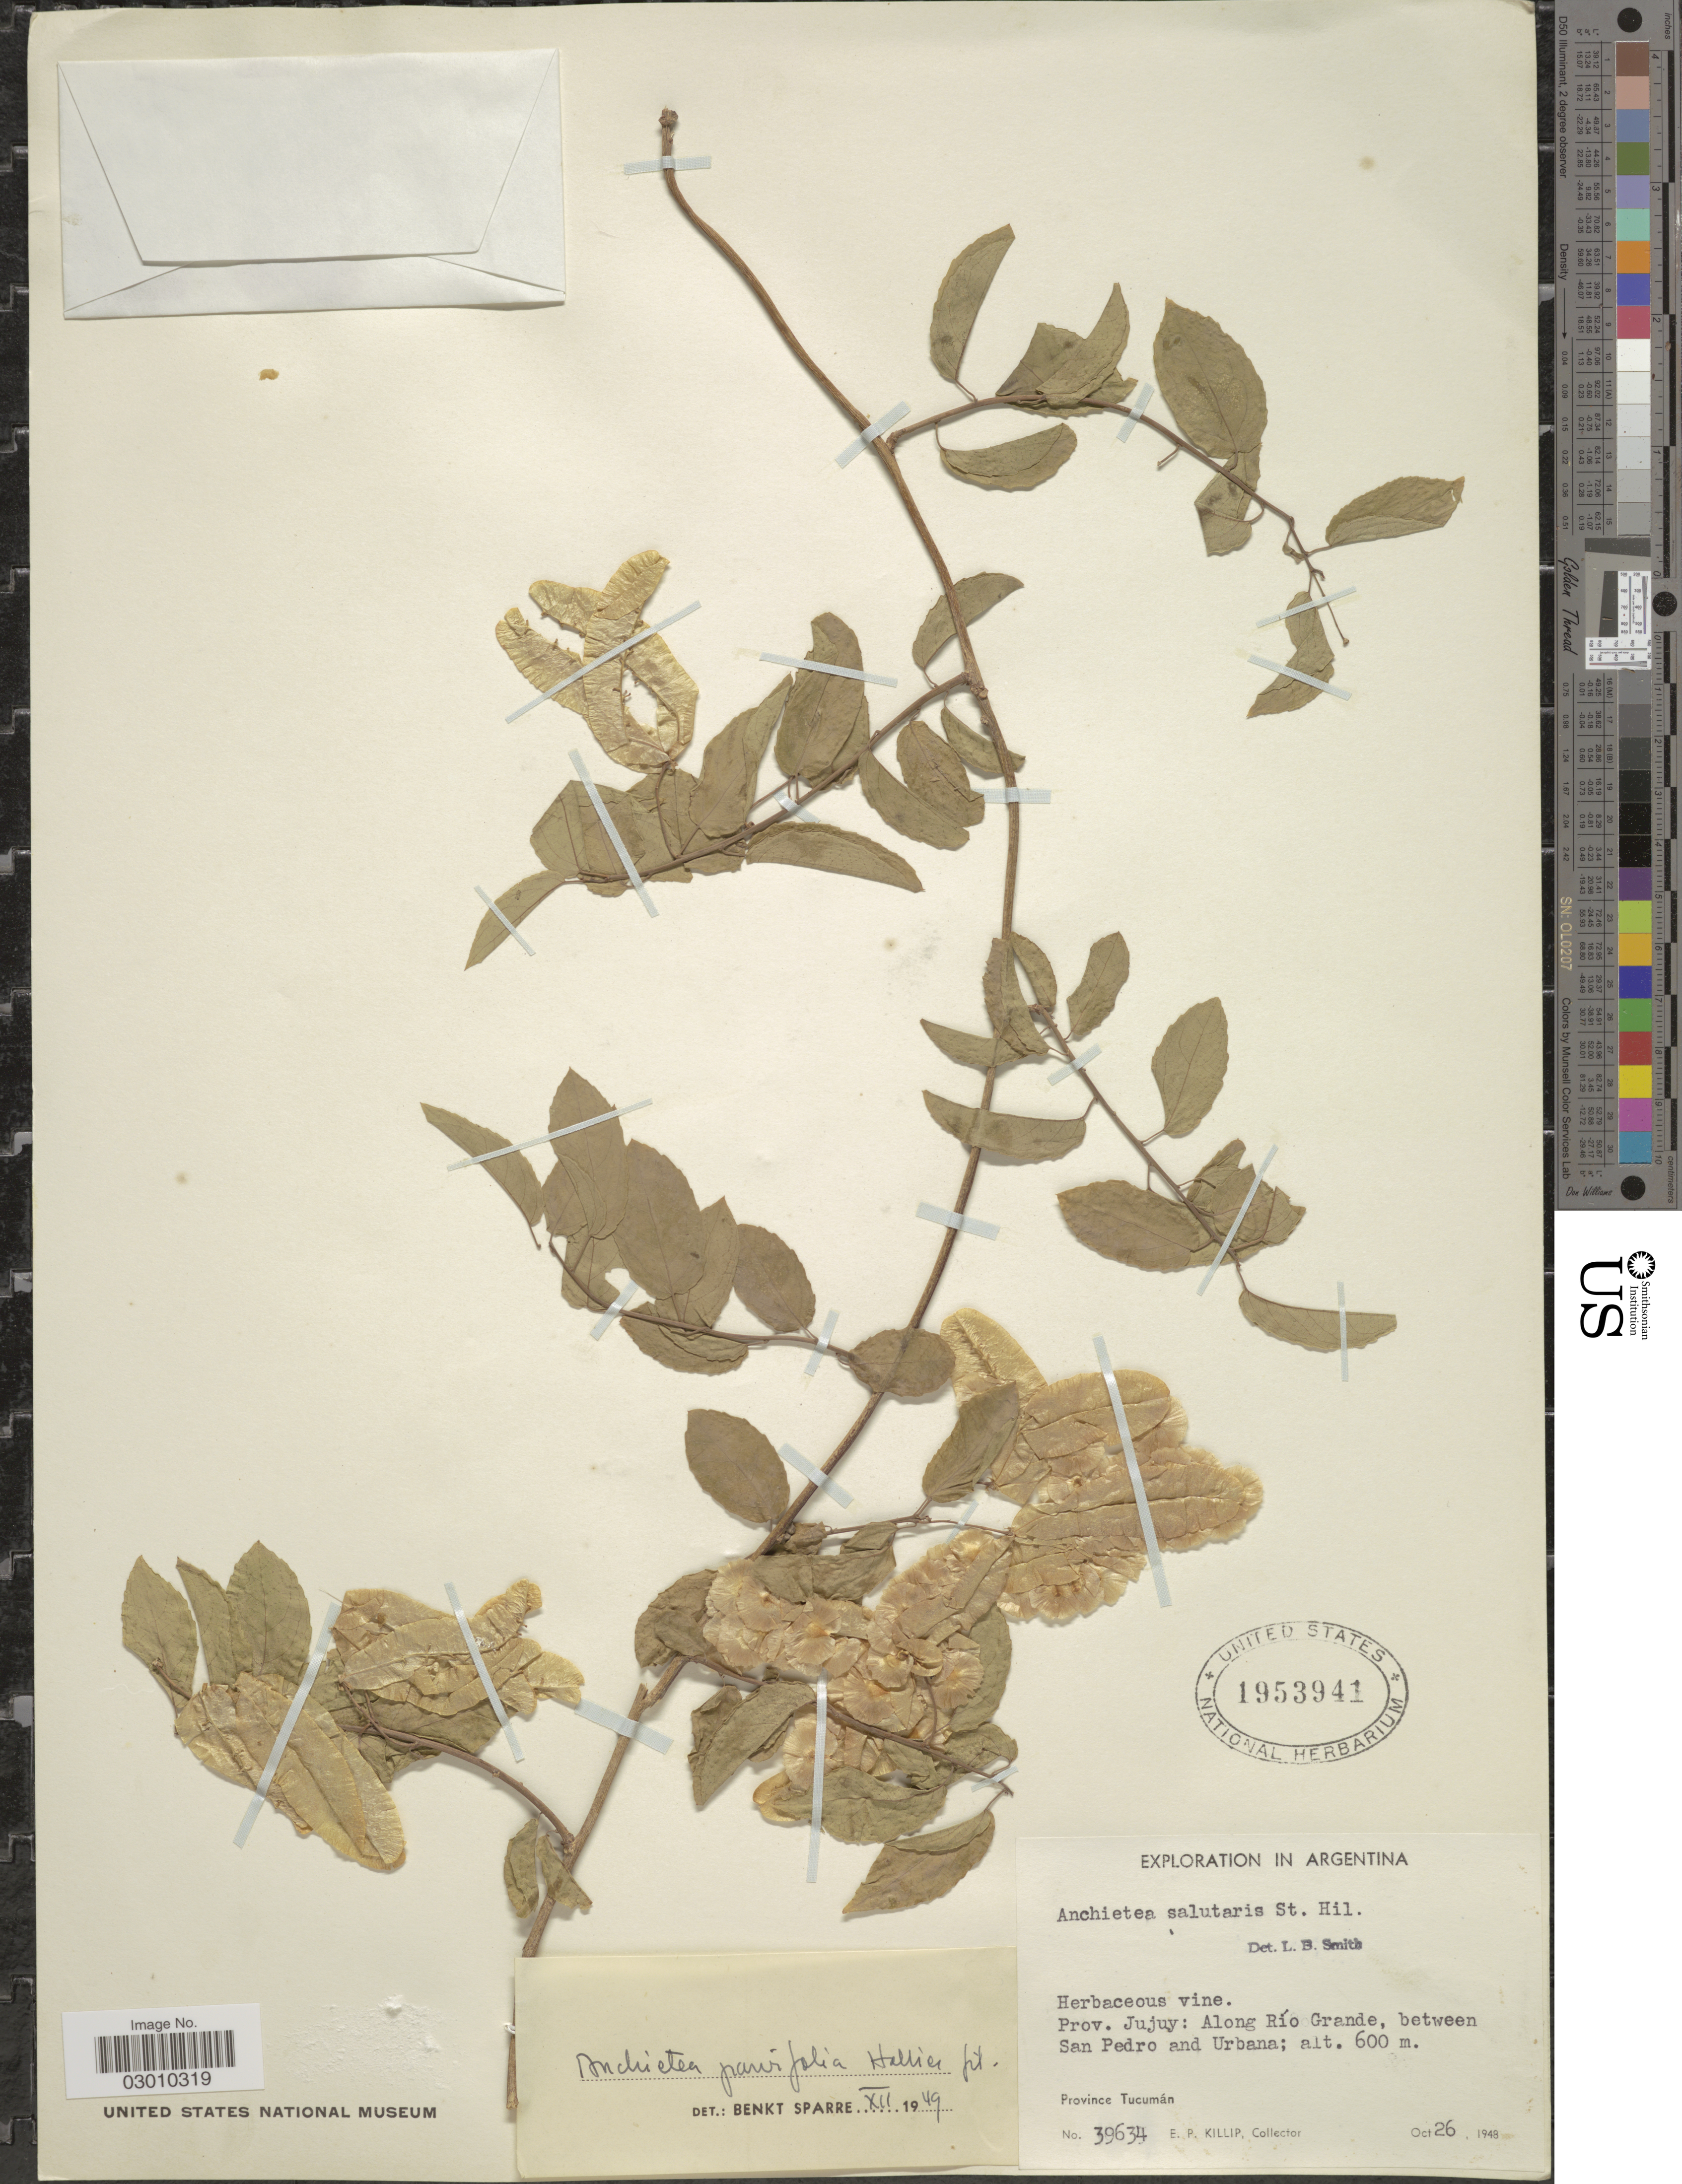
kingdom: Plantae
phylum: Tracheophyta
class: Magnoliopsida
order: Malpighiales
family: Violaceae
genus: Anchietea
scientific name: Anchietea pyrifolia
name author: (Mart.) G. Don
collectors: E. P. Killip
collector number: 39634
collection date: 1948-10-26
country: Argentina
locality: Prov. Jujuy: Along Río Grande, between San Pedro and Urbana. Province Tucumán.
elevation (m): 600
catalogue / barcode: US 1953941